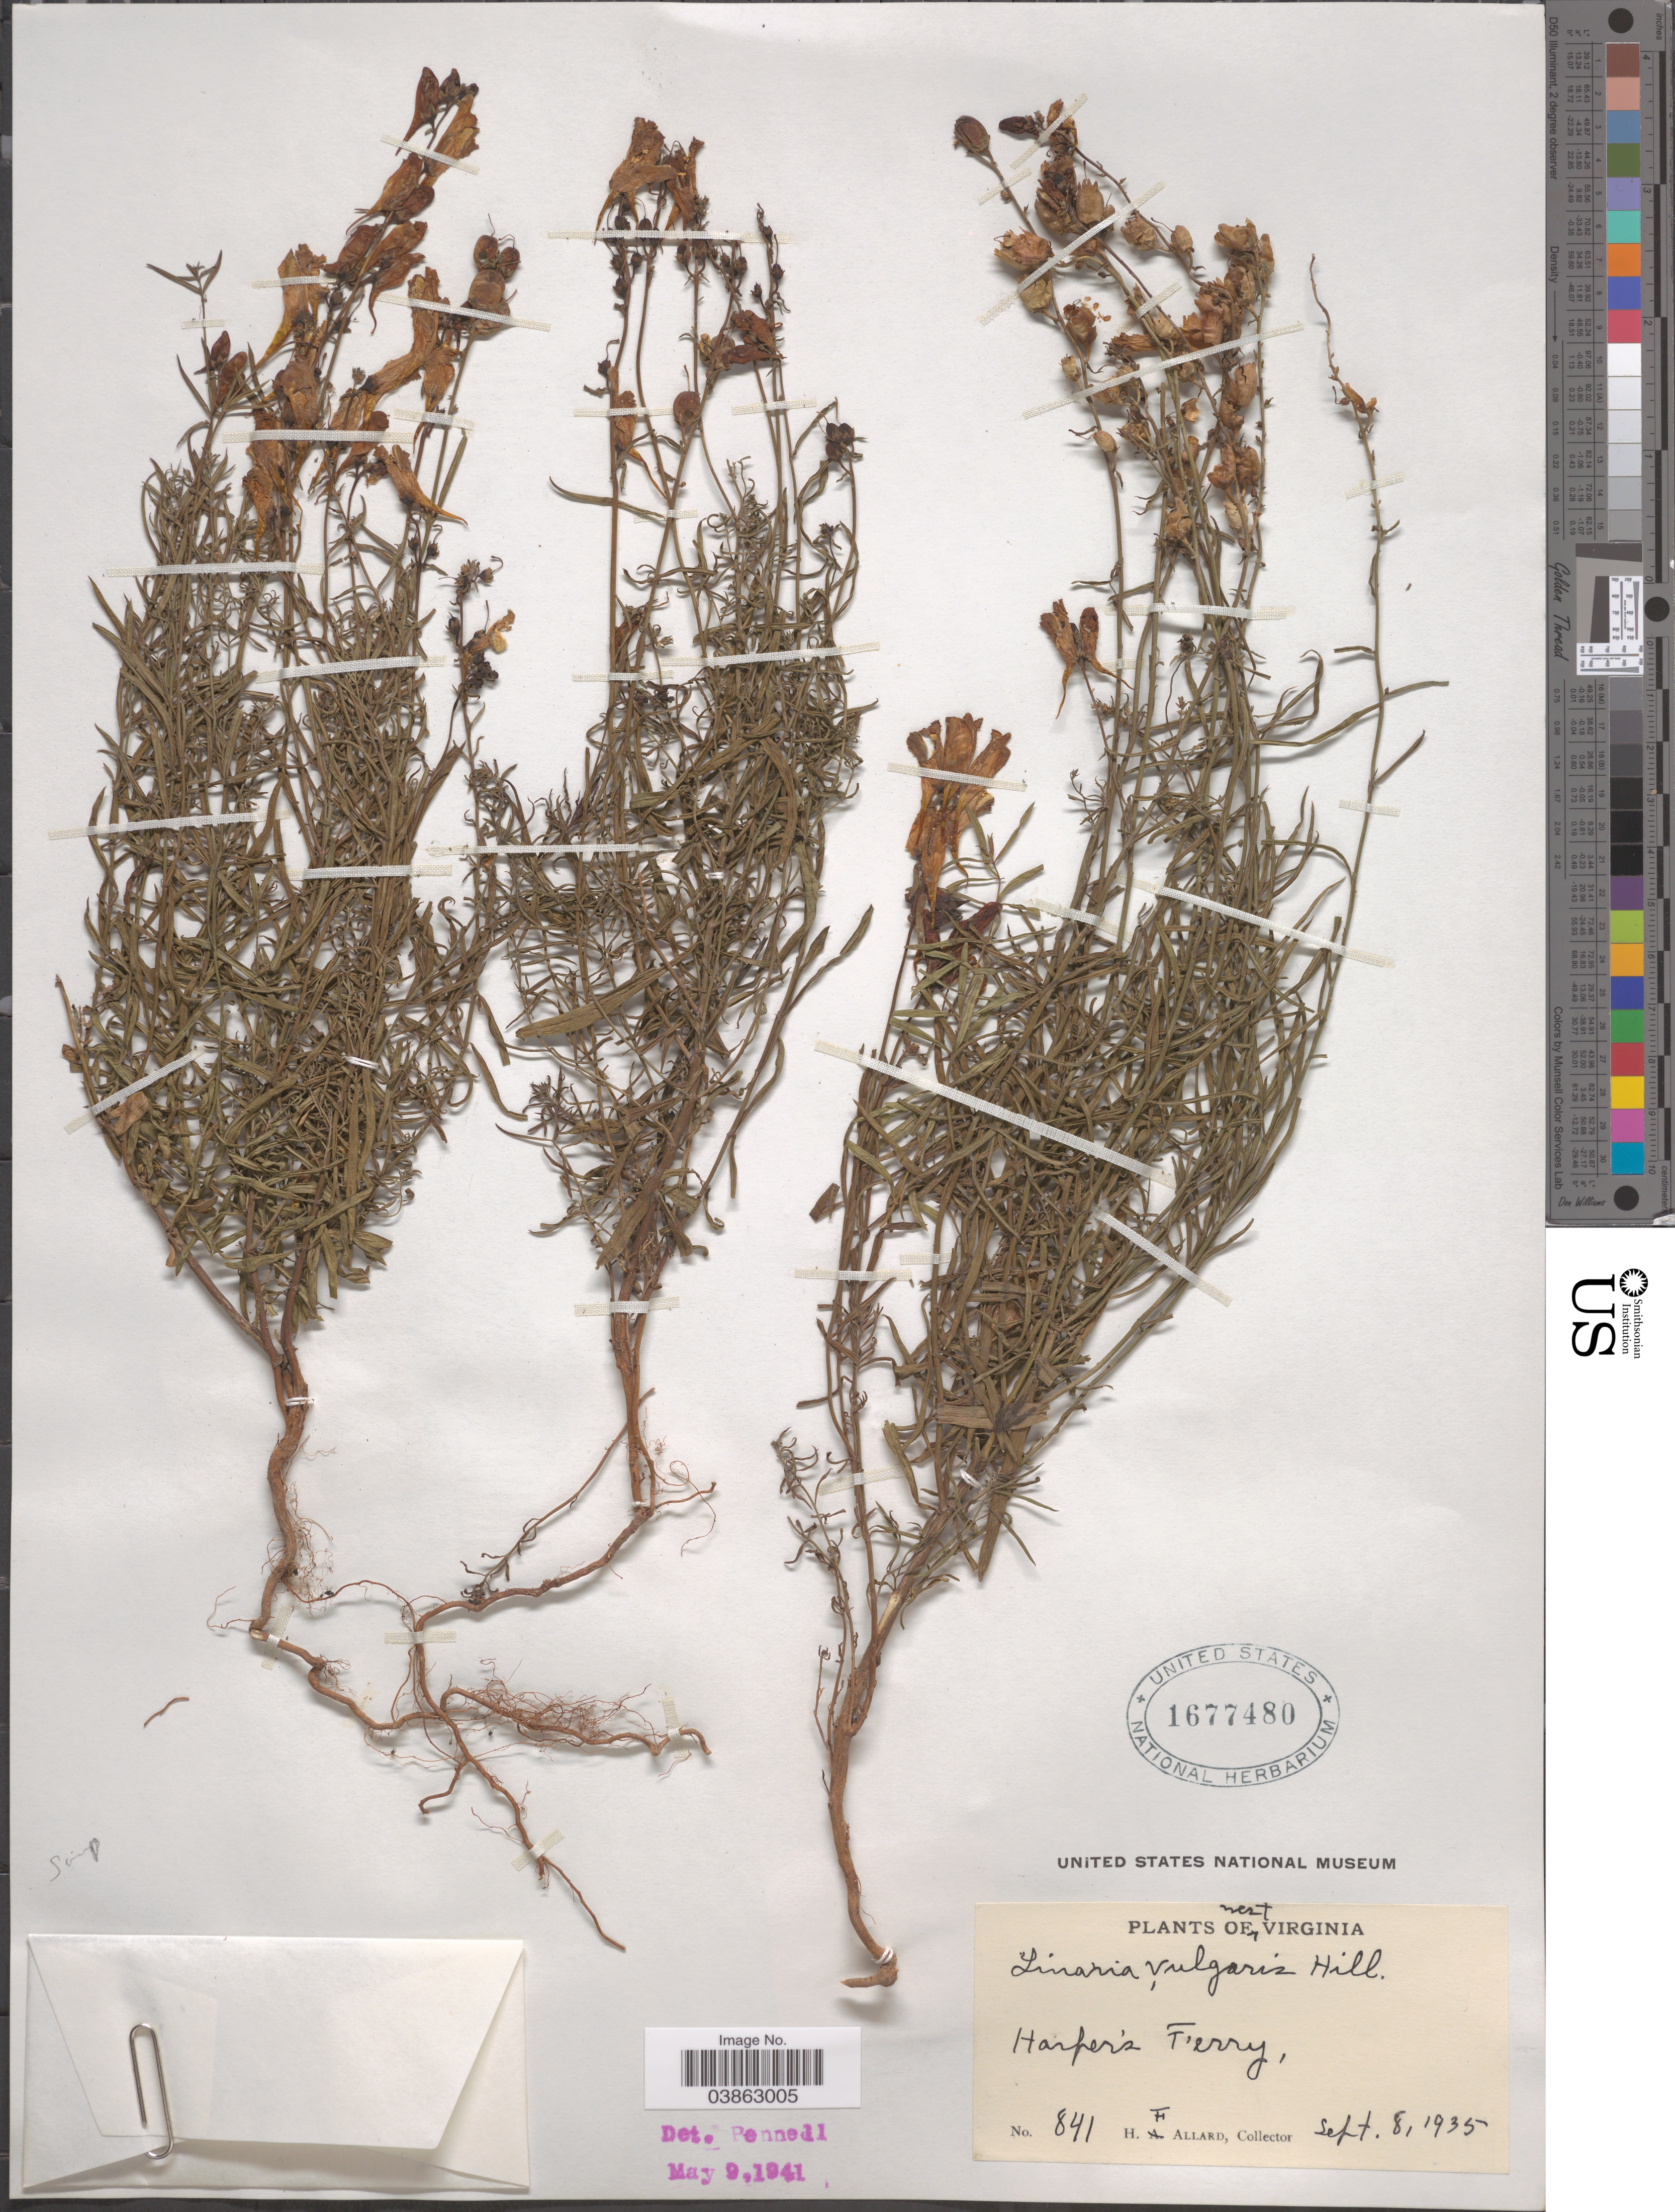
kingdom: Plantae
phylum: Tracheophyta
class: Magnoliopsida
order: Lamiales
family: Plantaginaceae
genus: Linaria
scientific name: Linaria vulgaris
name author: Mill.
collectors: H. A. Allard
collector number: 841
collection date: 1935-09-08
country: United States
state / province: West Virginia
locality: Harper's Ferry.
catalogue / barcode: US 1677480